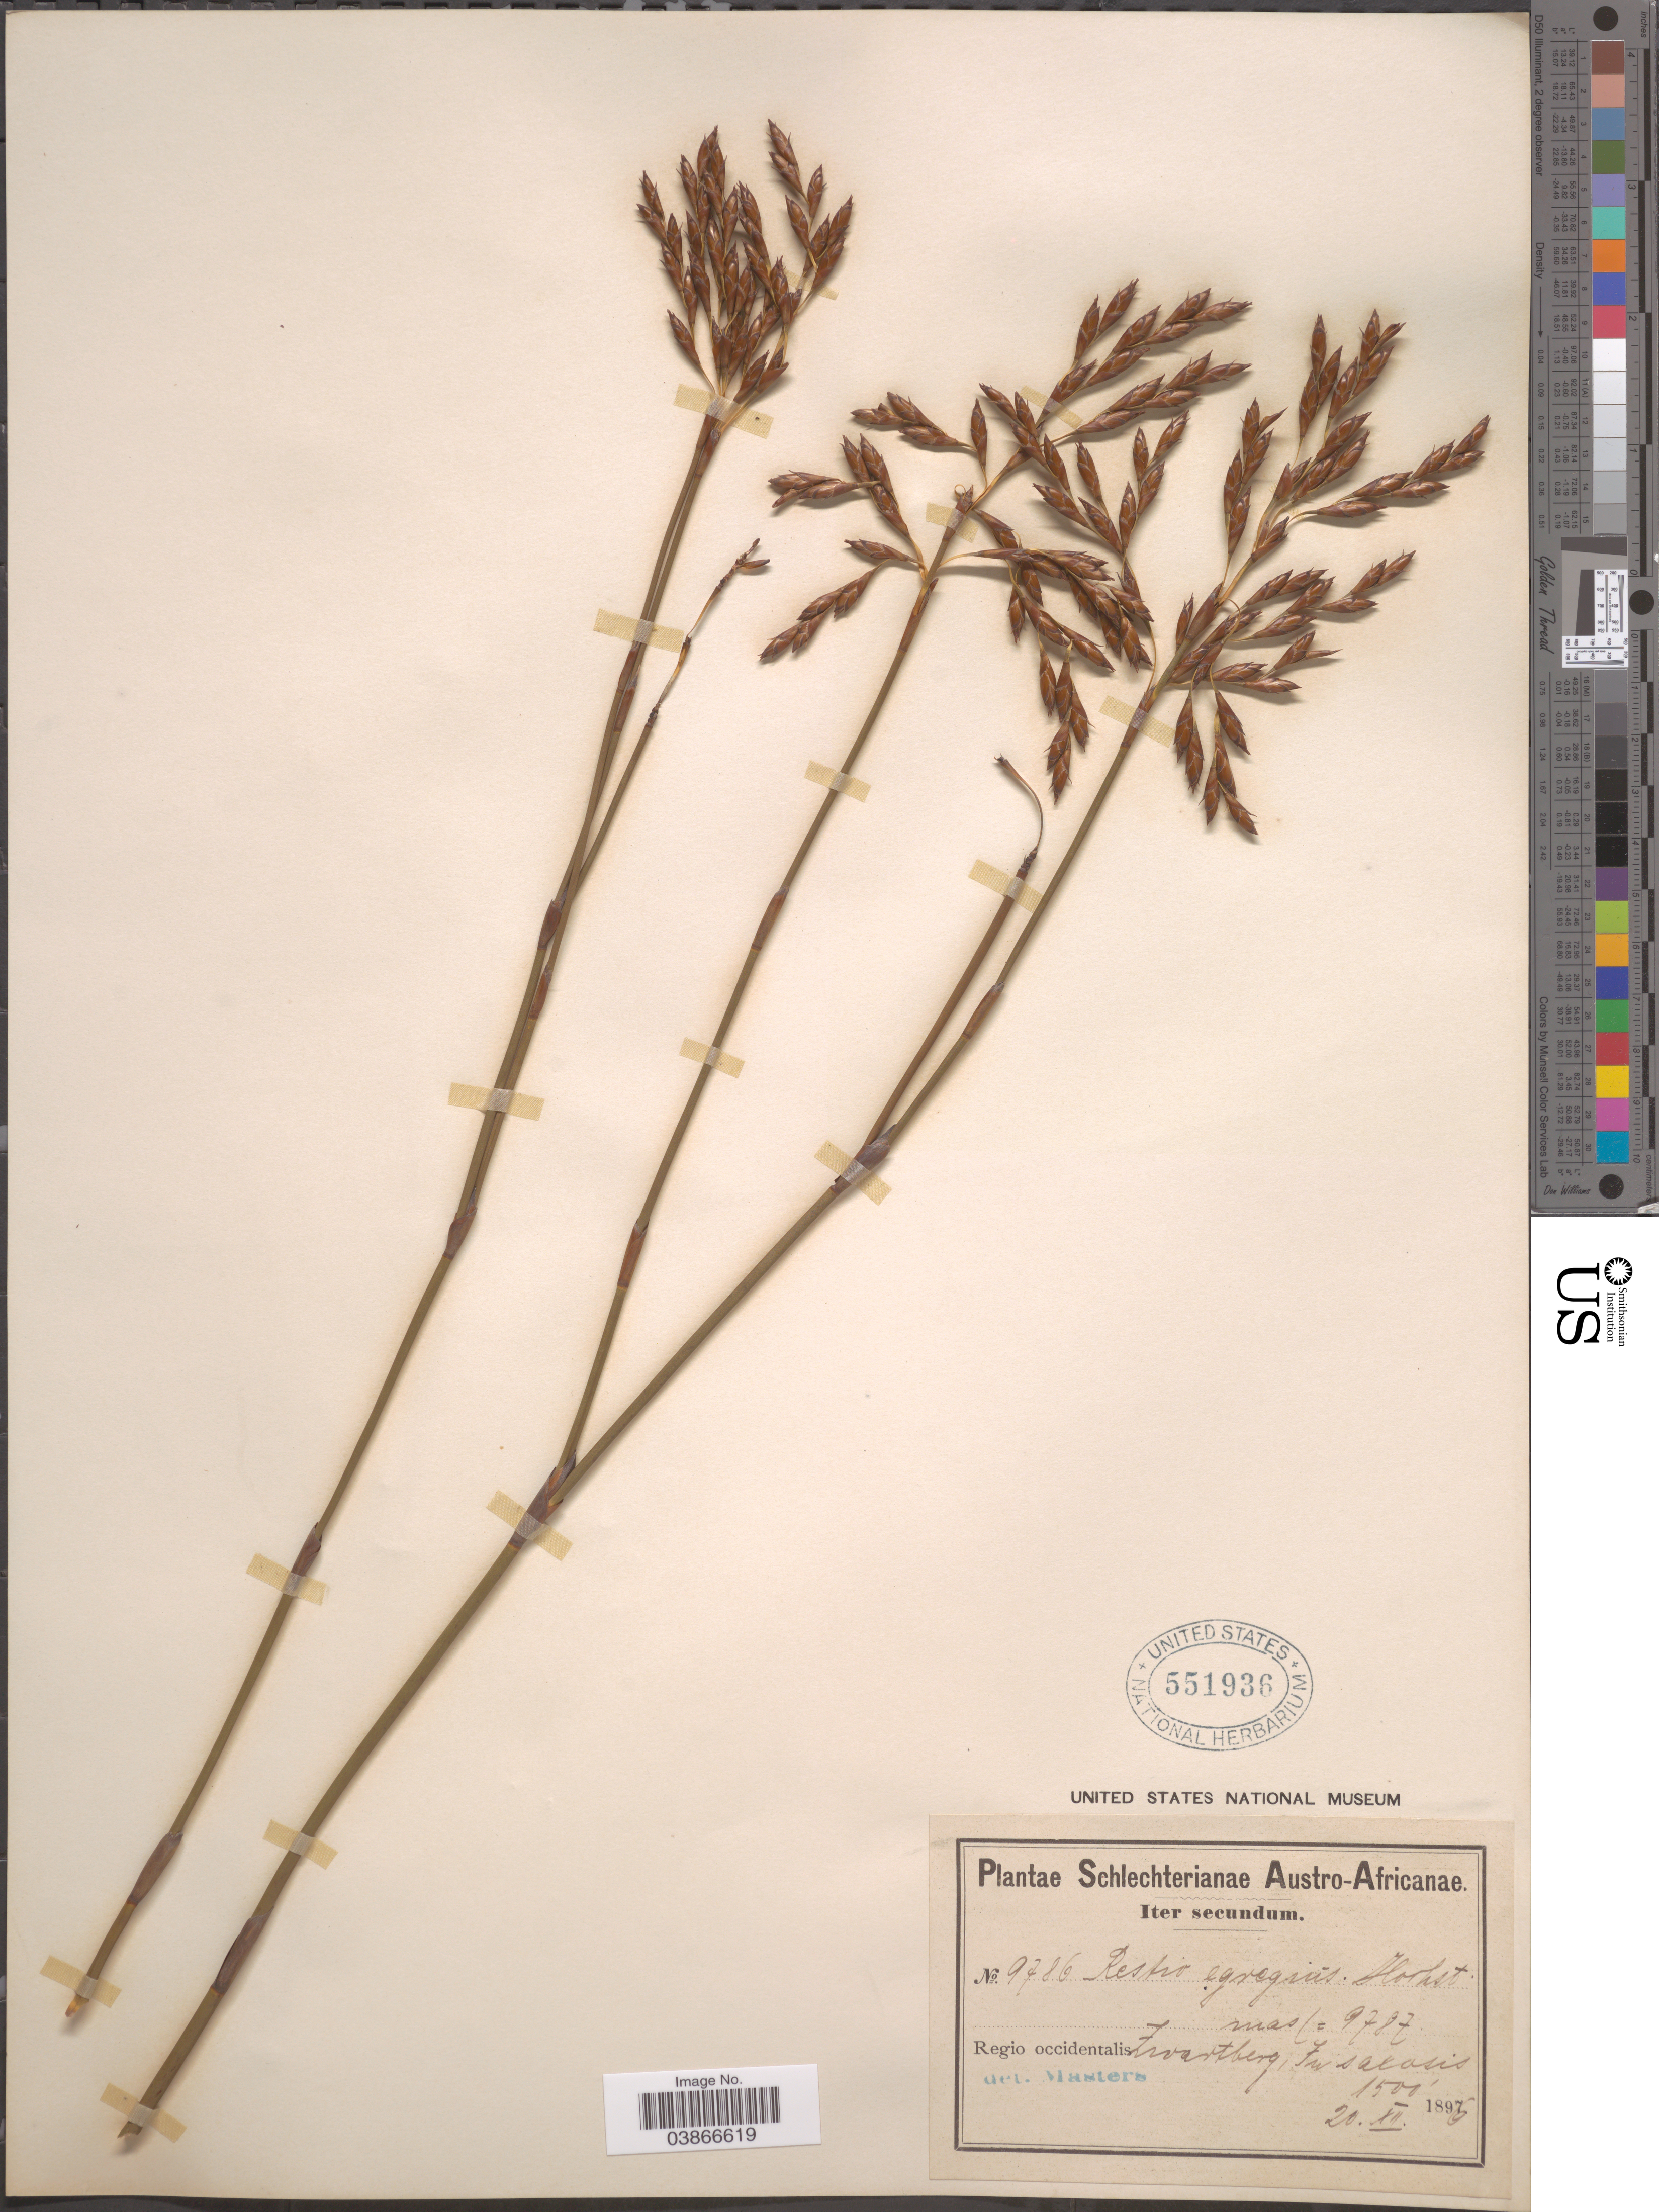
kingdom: Plantae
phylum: Tracheophyta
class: Liliopsida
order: Poales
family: Restionaceae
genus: Restio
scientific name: Restio egregius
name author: Hochst.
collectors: Schlechter, --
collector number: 9786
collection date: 1896-12-20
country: South Africa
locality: Austro-Africanae. Regio occidentalis. Zwartberg, In saxosis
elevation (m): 457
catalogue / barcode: US 551936